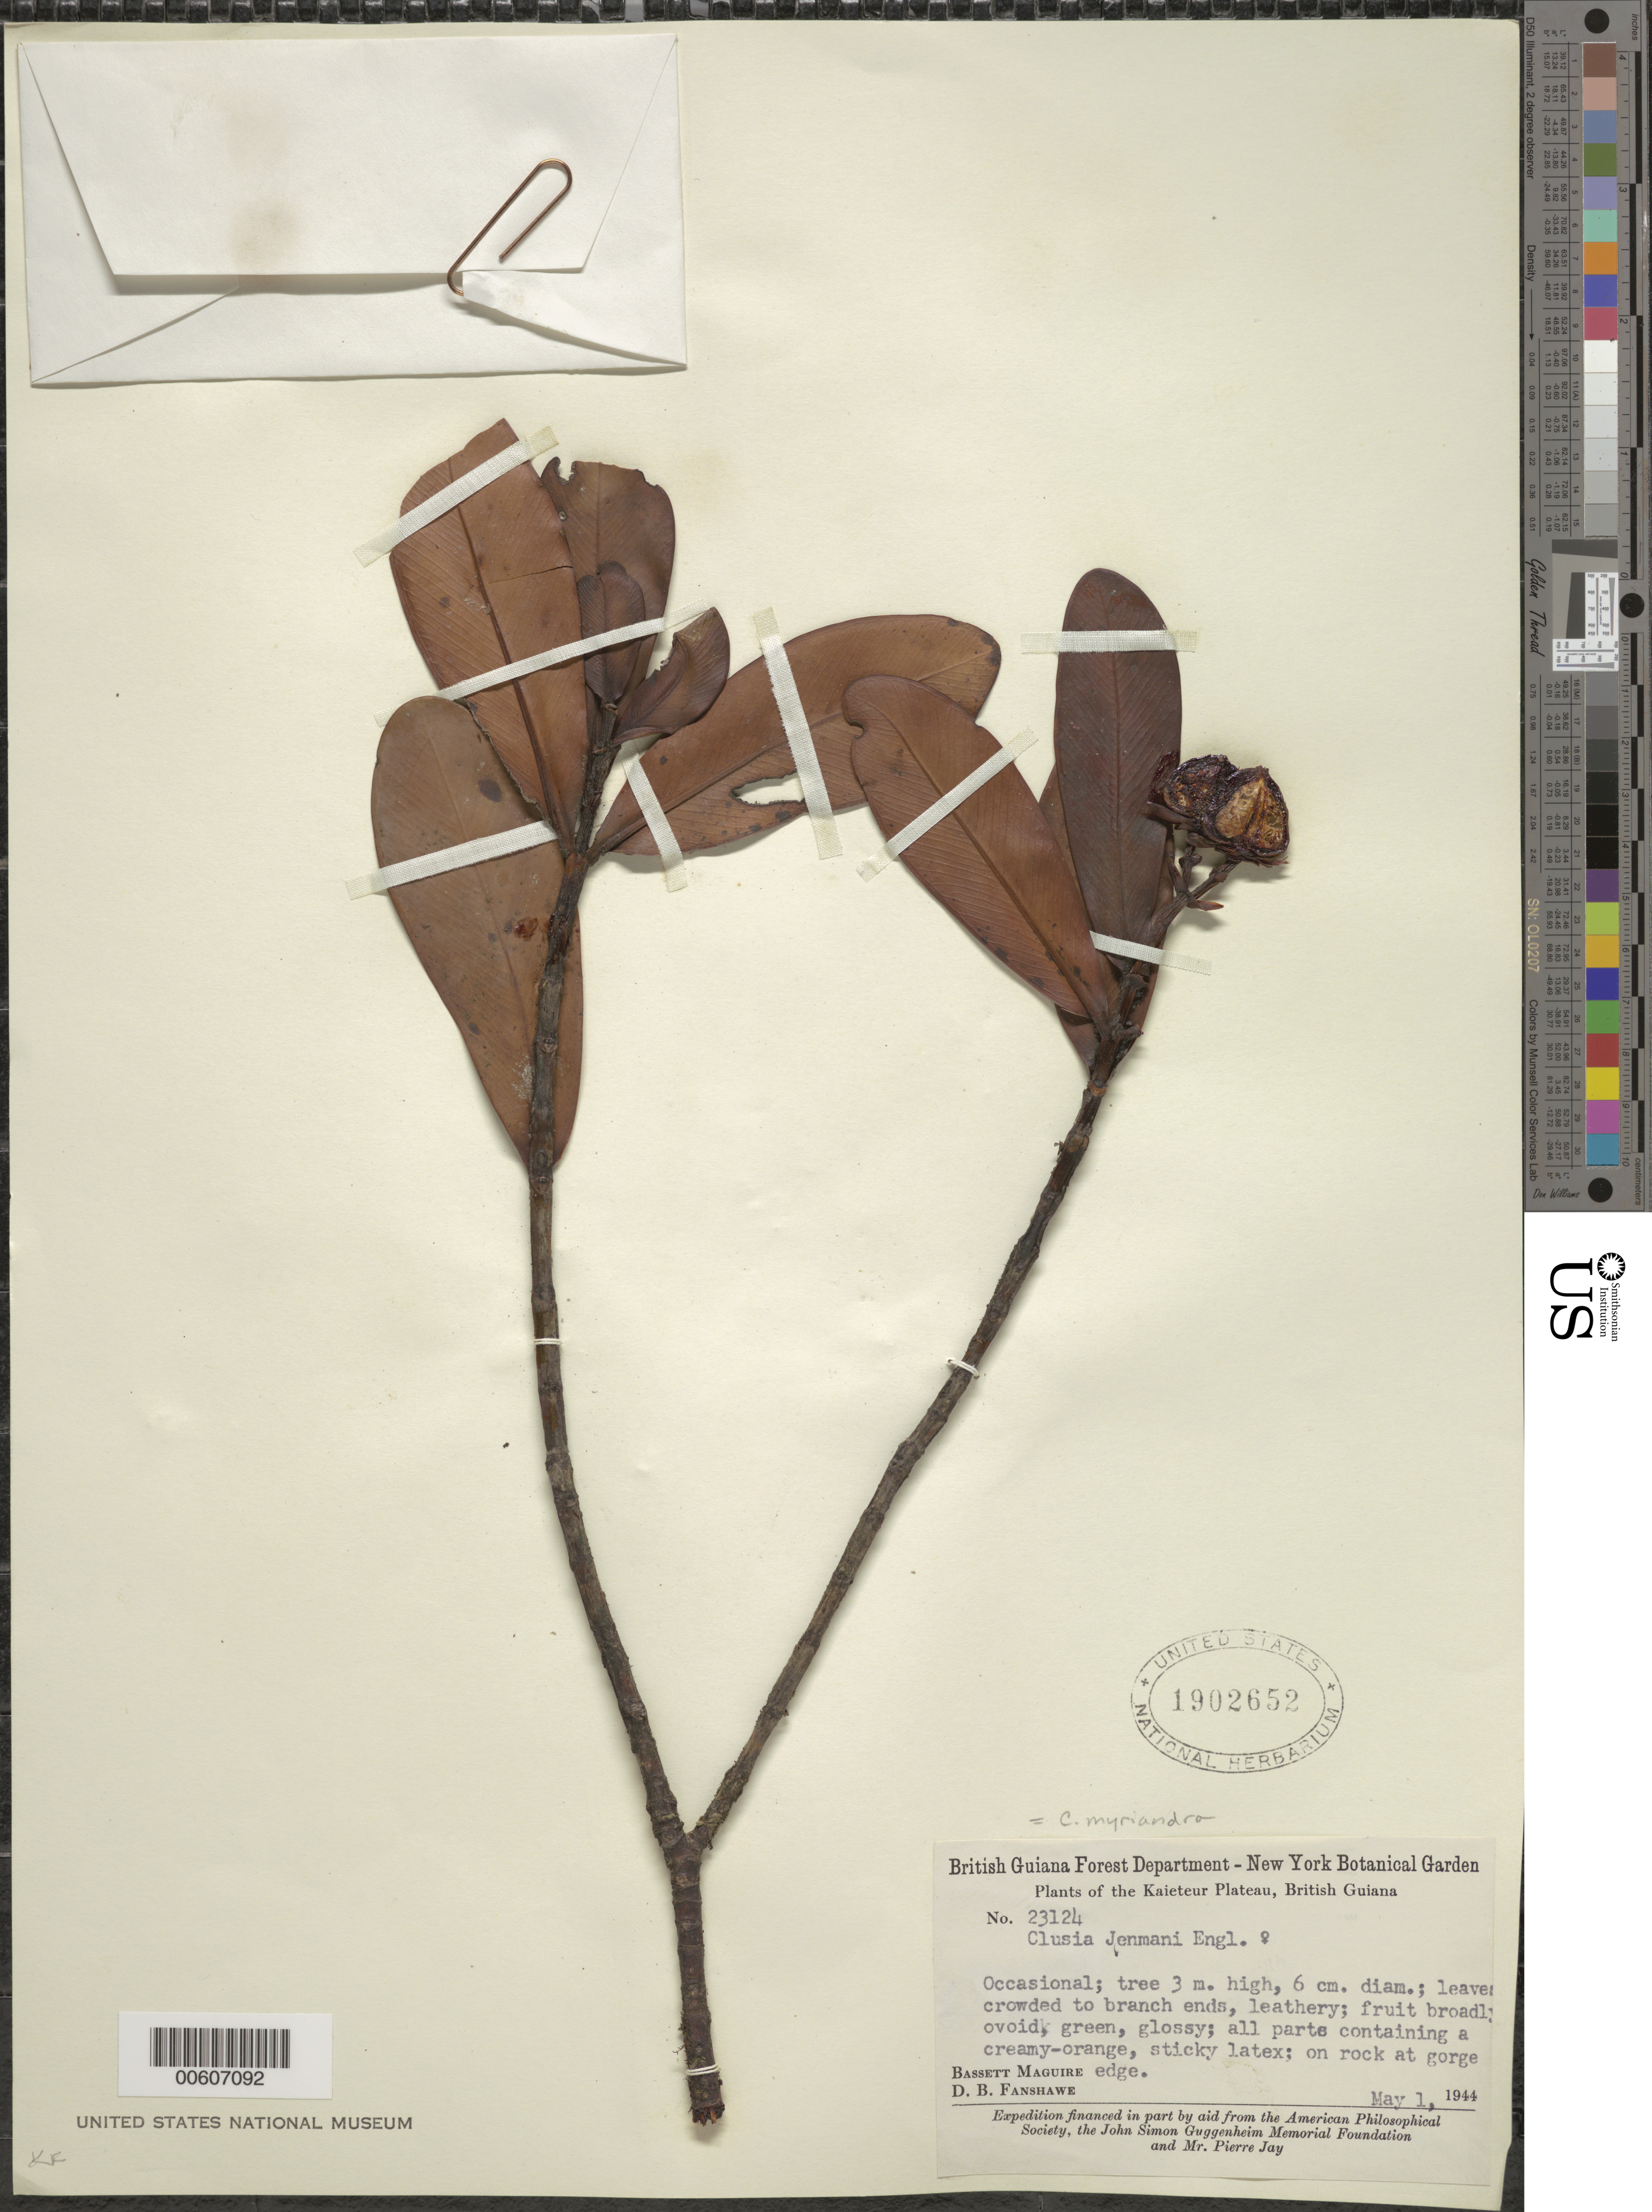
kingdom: Plantae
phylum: Tracheophyta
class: Magnoliopsida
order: Malpighiales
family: Clusiaceae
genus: Clusia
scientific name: Clusia myriandra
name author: (Benth.) Planch. & Triana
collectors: B. Maguire & D. B. Fanshawe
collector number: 23124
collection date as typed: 1-May-44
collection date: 1944-05-01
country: Guyana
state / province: Potaro-Siparuni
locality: Kaieteur Plateau, Kaieteur Falls, Potaro Gorge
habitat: Rock at gorge edge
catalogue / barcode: US 1902652